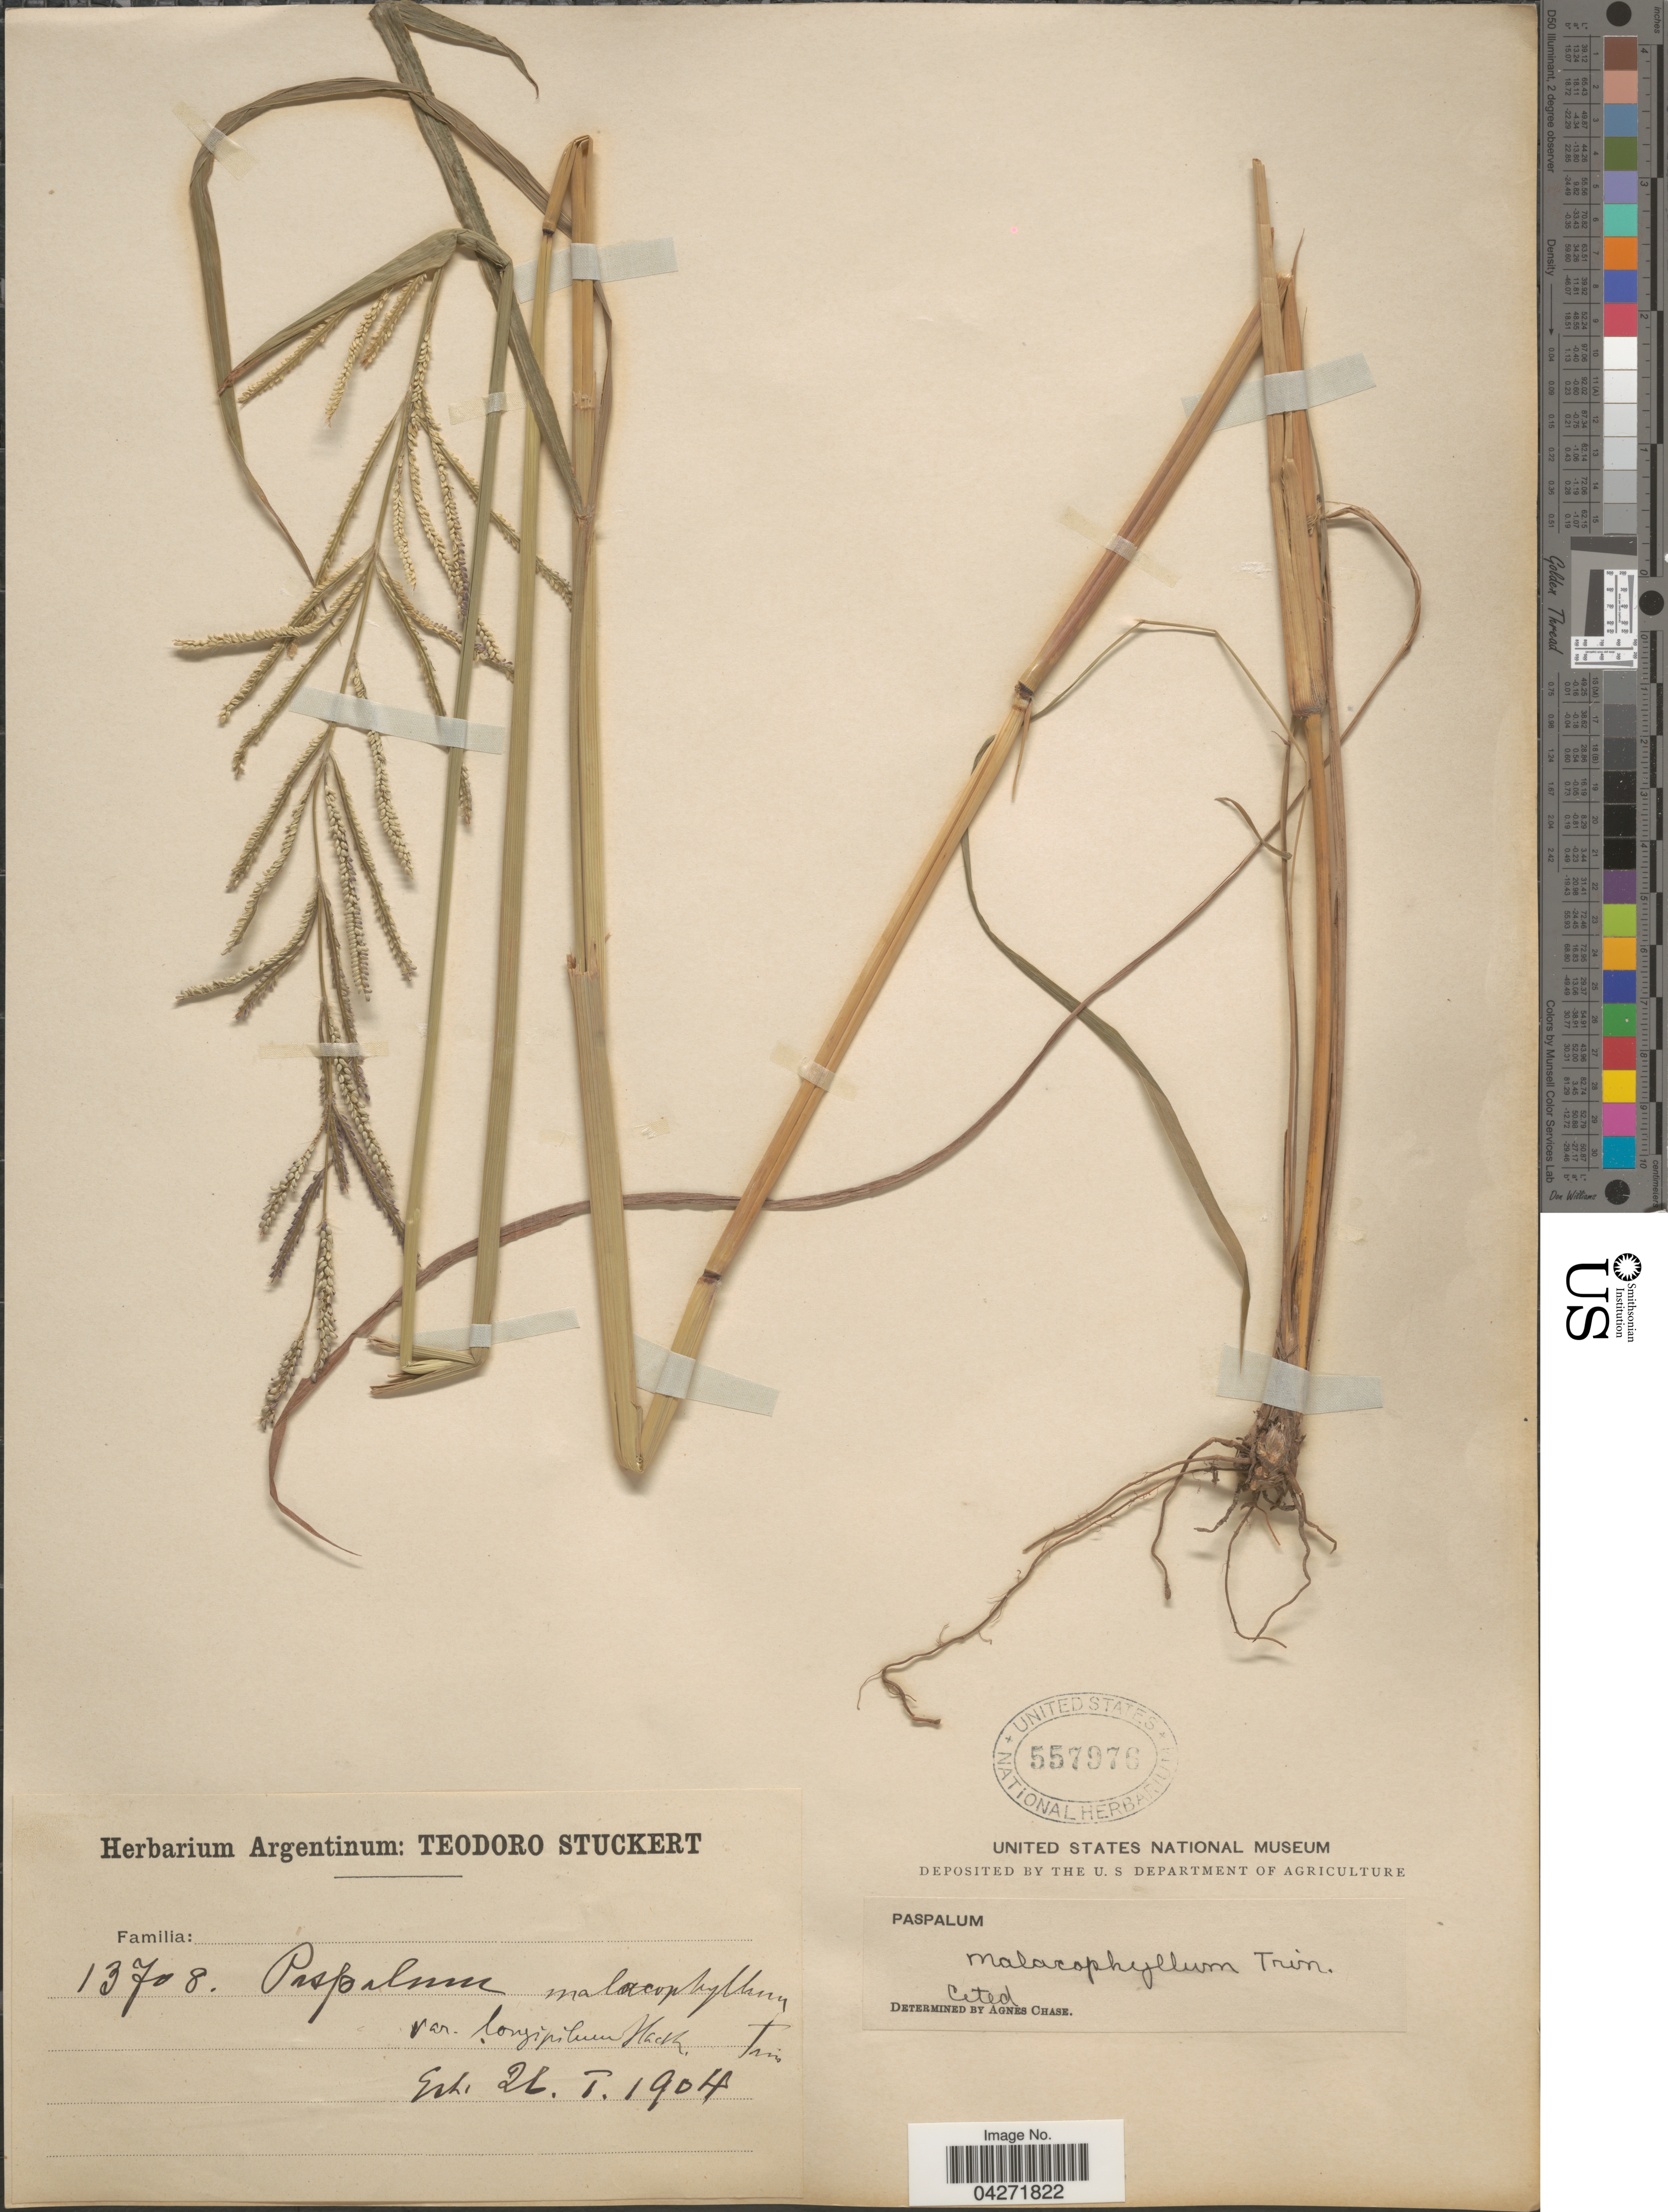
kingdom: Plantae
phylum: Tracheophyta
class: Liliopsida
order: Poales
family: Poaceae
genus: Paspalum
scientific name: Paspalum malacophyllum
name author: Trin.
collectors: T. Stuckert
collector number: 13708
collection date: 1904-01-21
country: Argentina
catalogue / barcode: US 557976